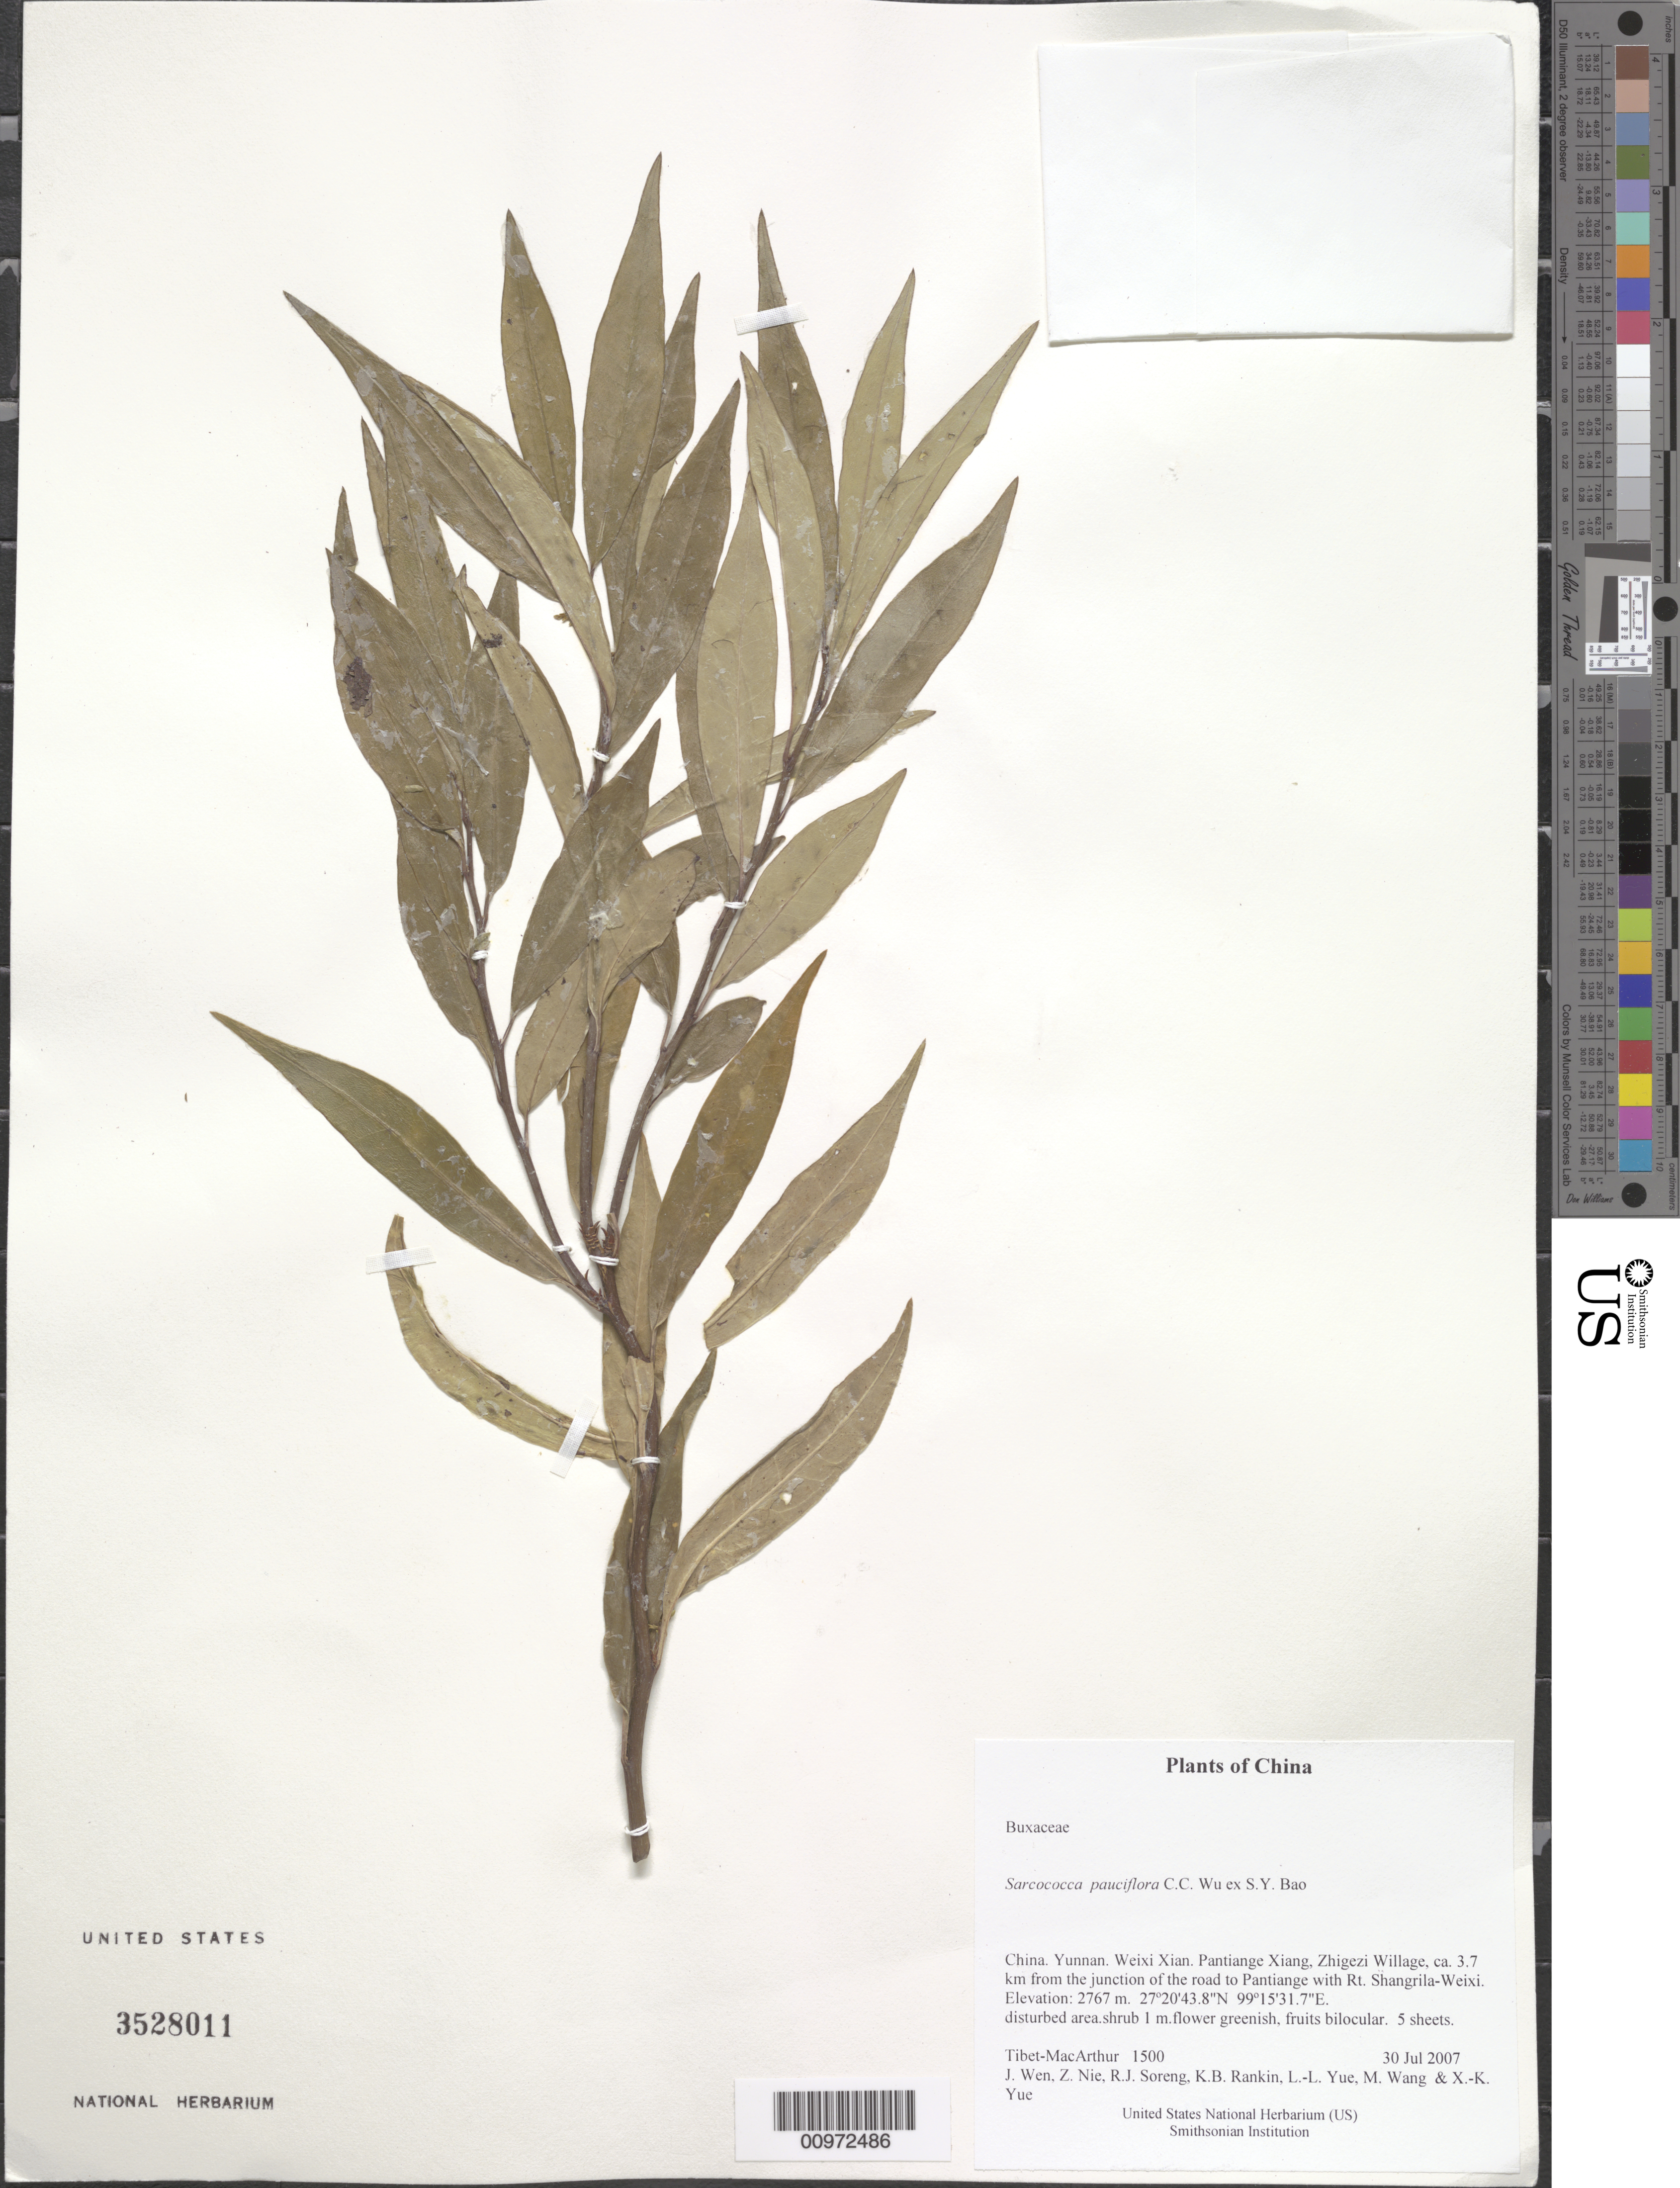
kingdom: Plantae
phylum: Tracheophyta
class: Magnoliopsida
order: Buxales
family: Buxaceae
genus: Sarcococca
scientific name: Sarcococca pauciflora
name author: C.Y. Wu ex S.Y. Bao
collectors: Tibet-MacArthur, J. Wen, Z. Nie, R. J. Soreng, K. Rankin, L. Yue, M. Wang & X. Yue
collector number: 1500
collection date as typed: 30 Jul 2007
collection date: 2007-07-30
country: China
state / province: Yunnan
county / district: Weixi Xian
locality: Pantiange Xiang, Zhigezi Willage, ca. 3.7 km from the junction of the road to Pantiange with Rt. Shangrila-Weixi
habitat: disturbed area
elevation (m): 2767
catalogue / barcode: US 3528011